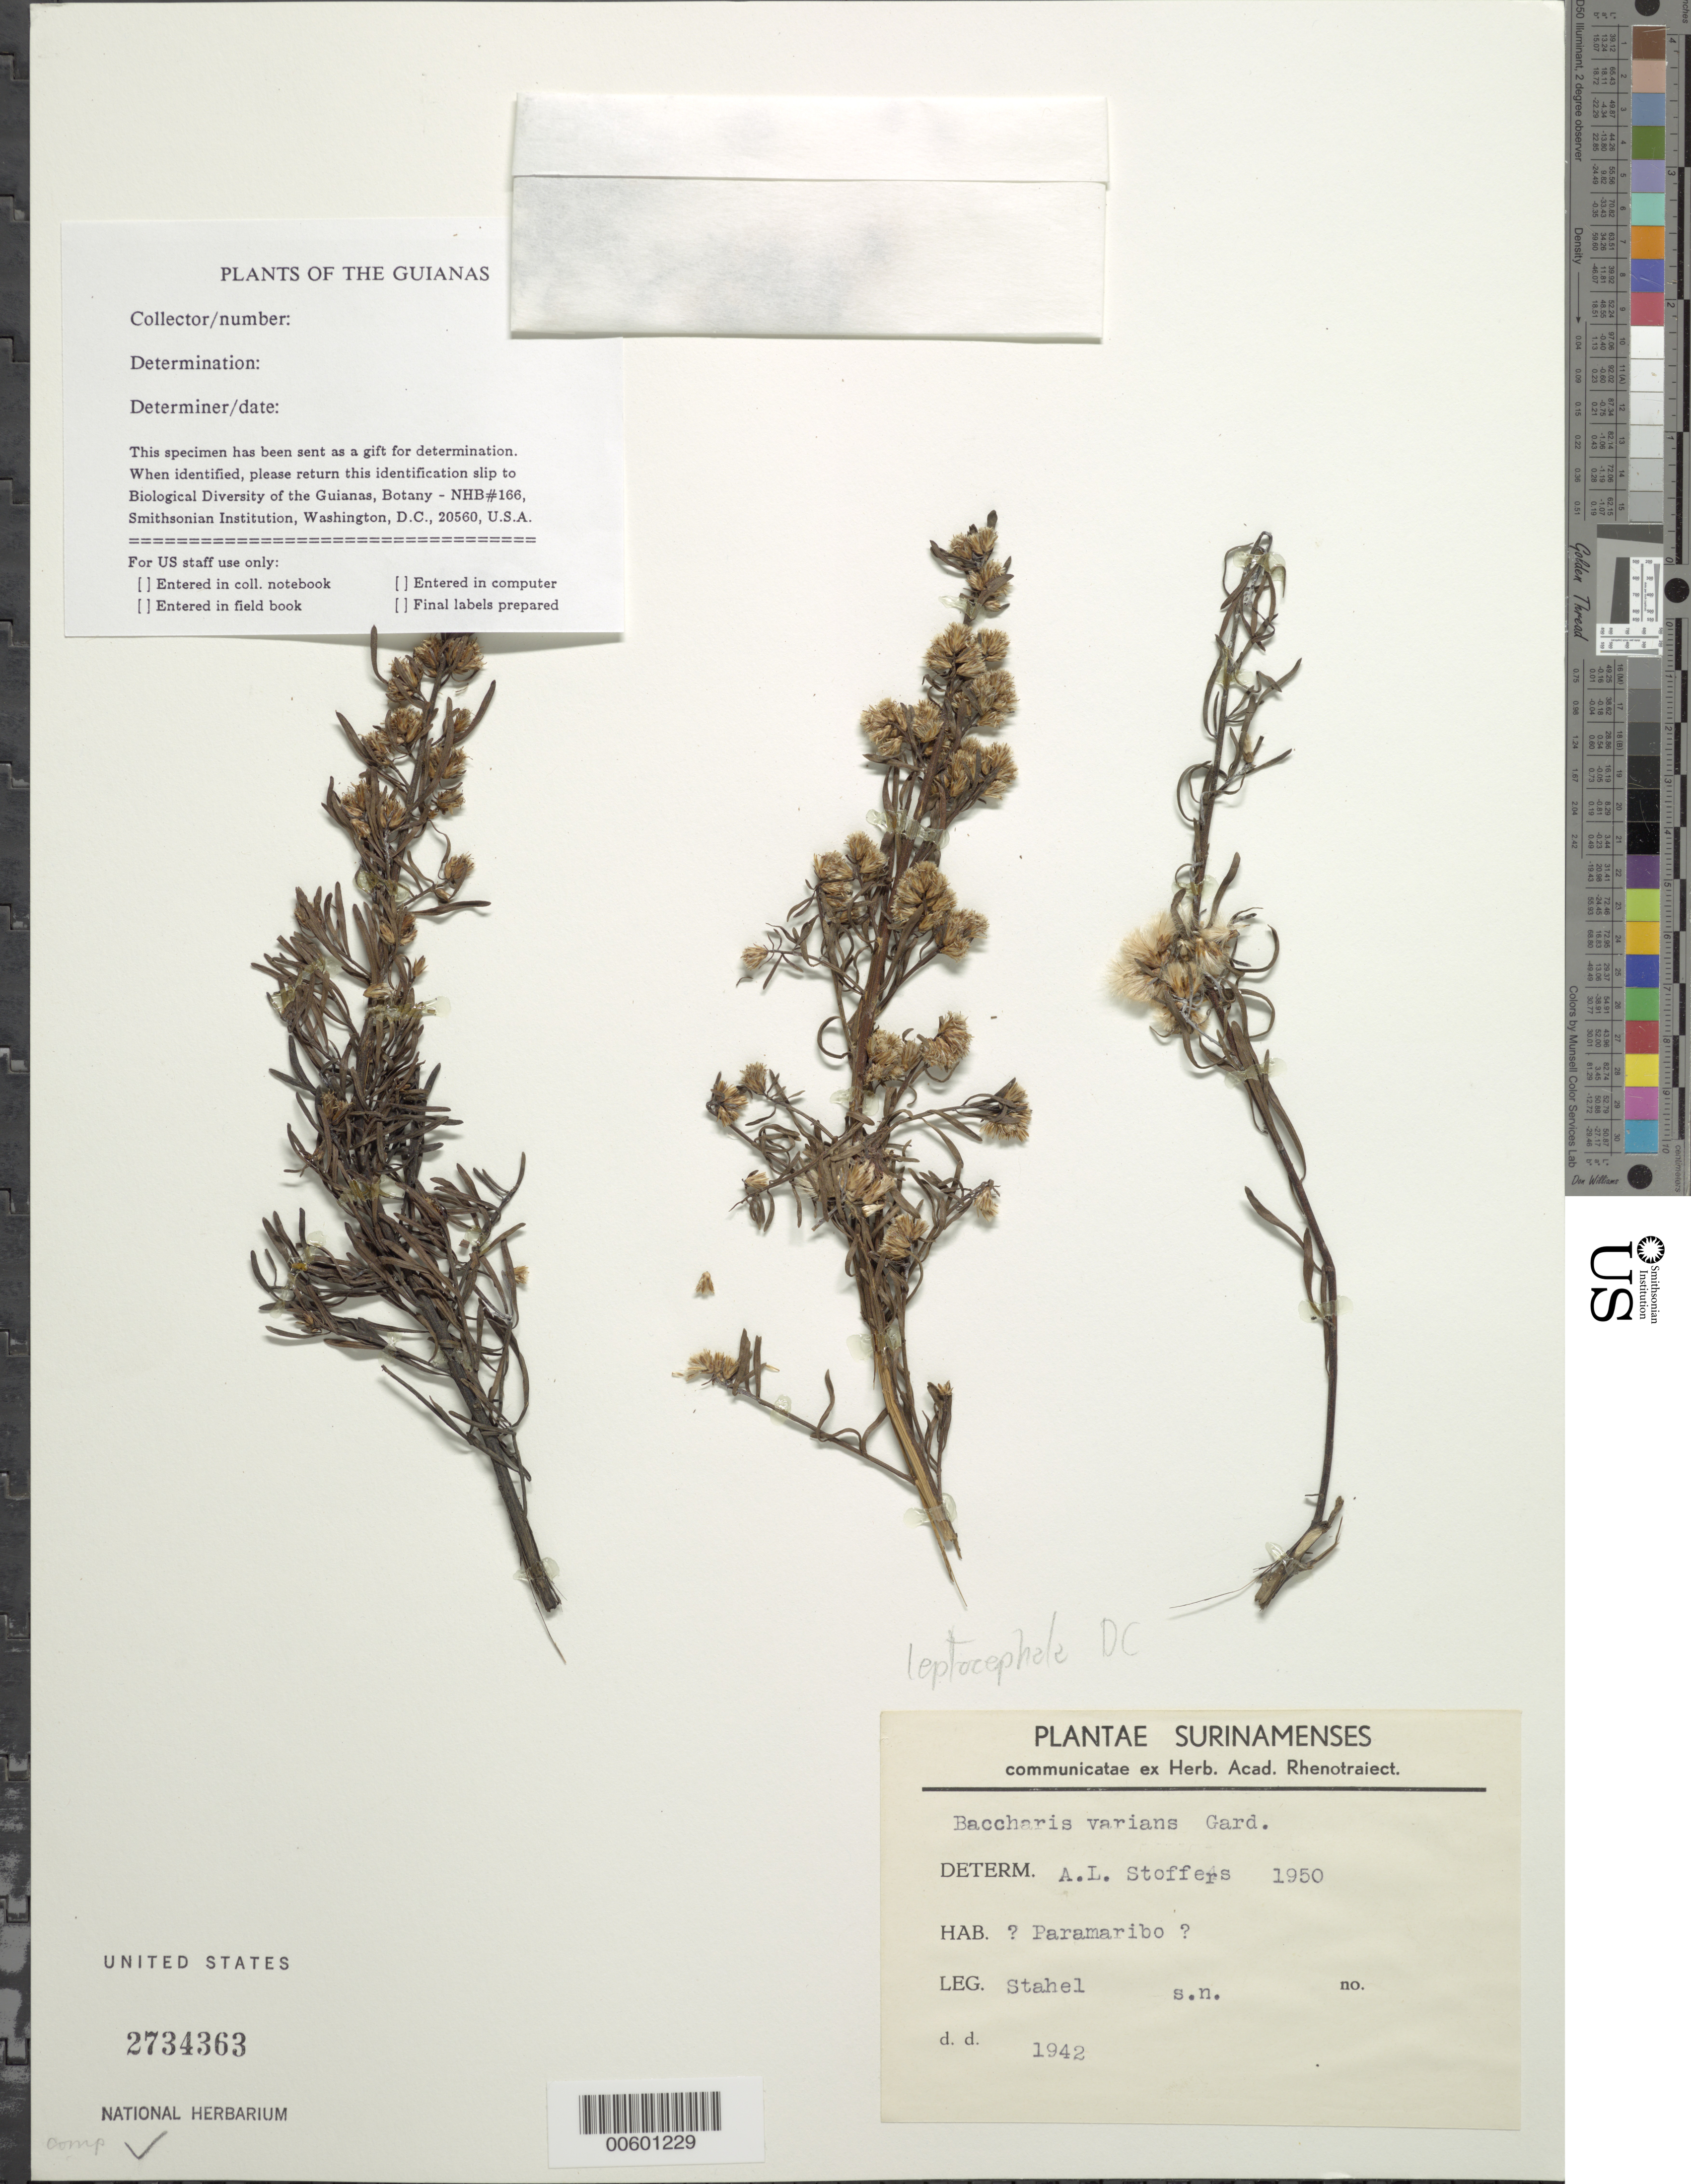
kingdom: Plantae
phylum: Tracheophyta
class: Magnoliopsida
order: Asterales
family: Asteraceae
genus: Baccharis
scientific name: Baccharis varians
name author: Gardner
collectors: G. Stahel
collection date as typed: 1942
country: Suriname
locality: Paramaribo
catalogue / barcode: US 2734363